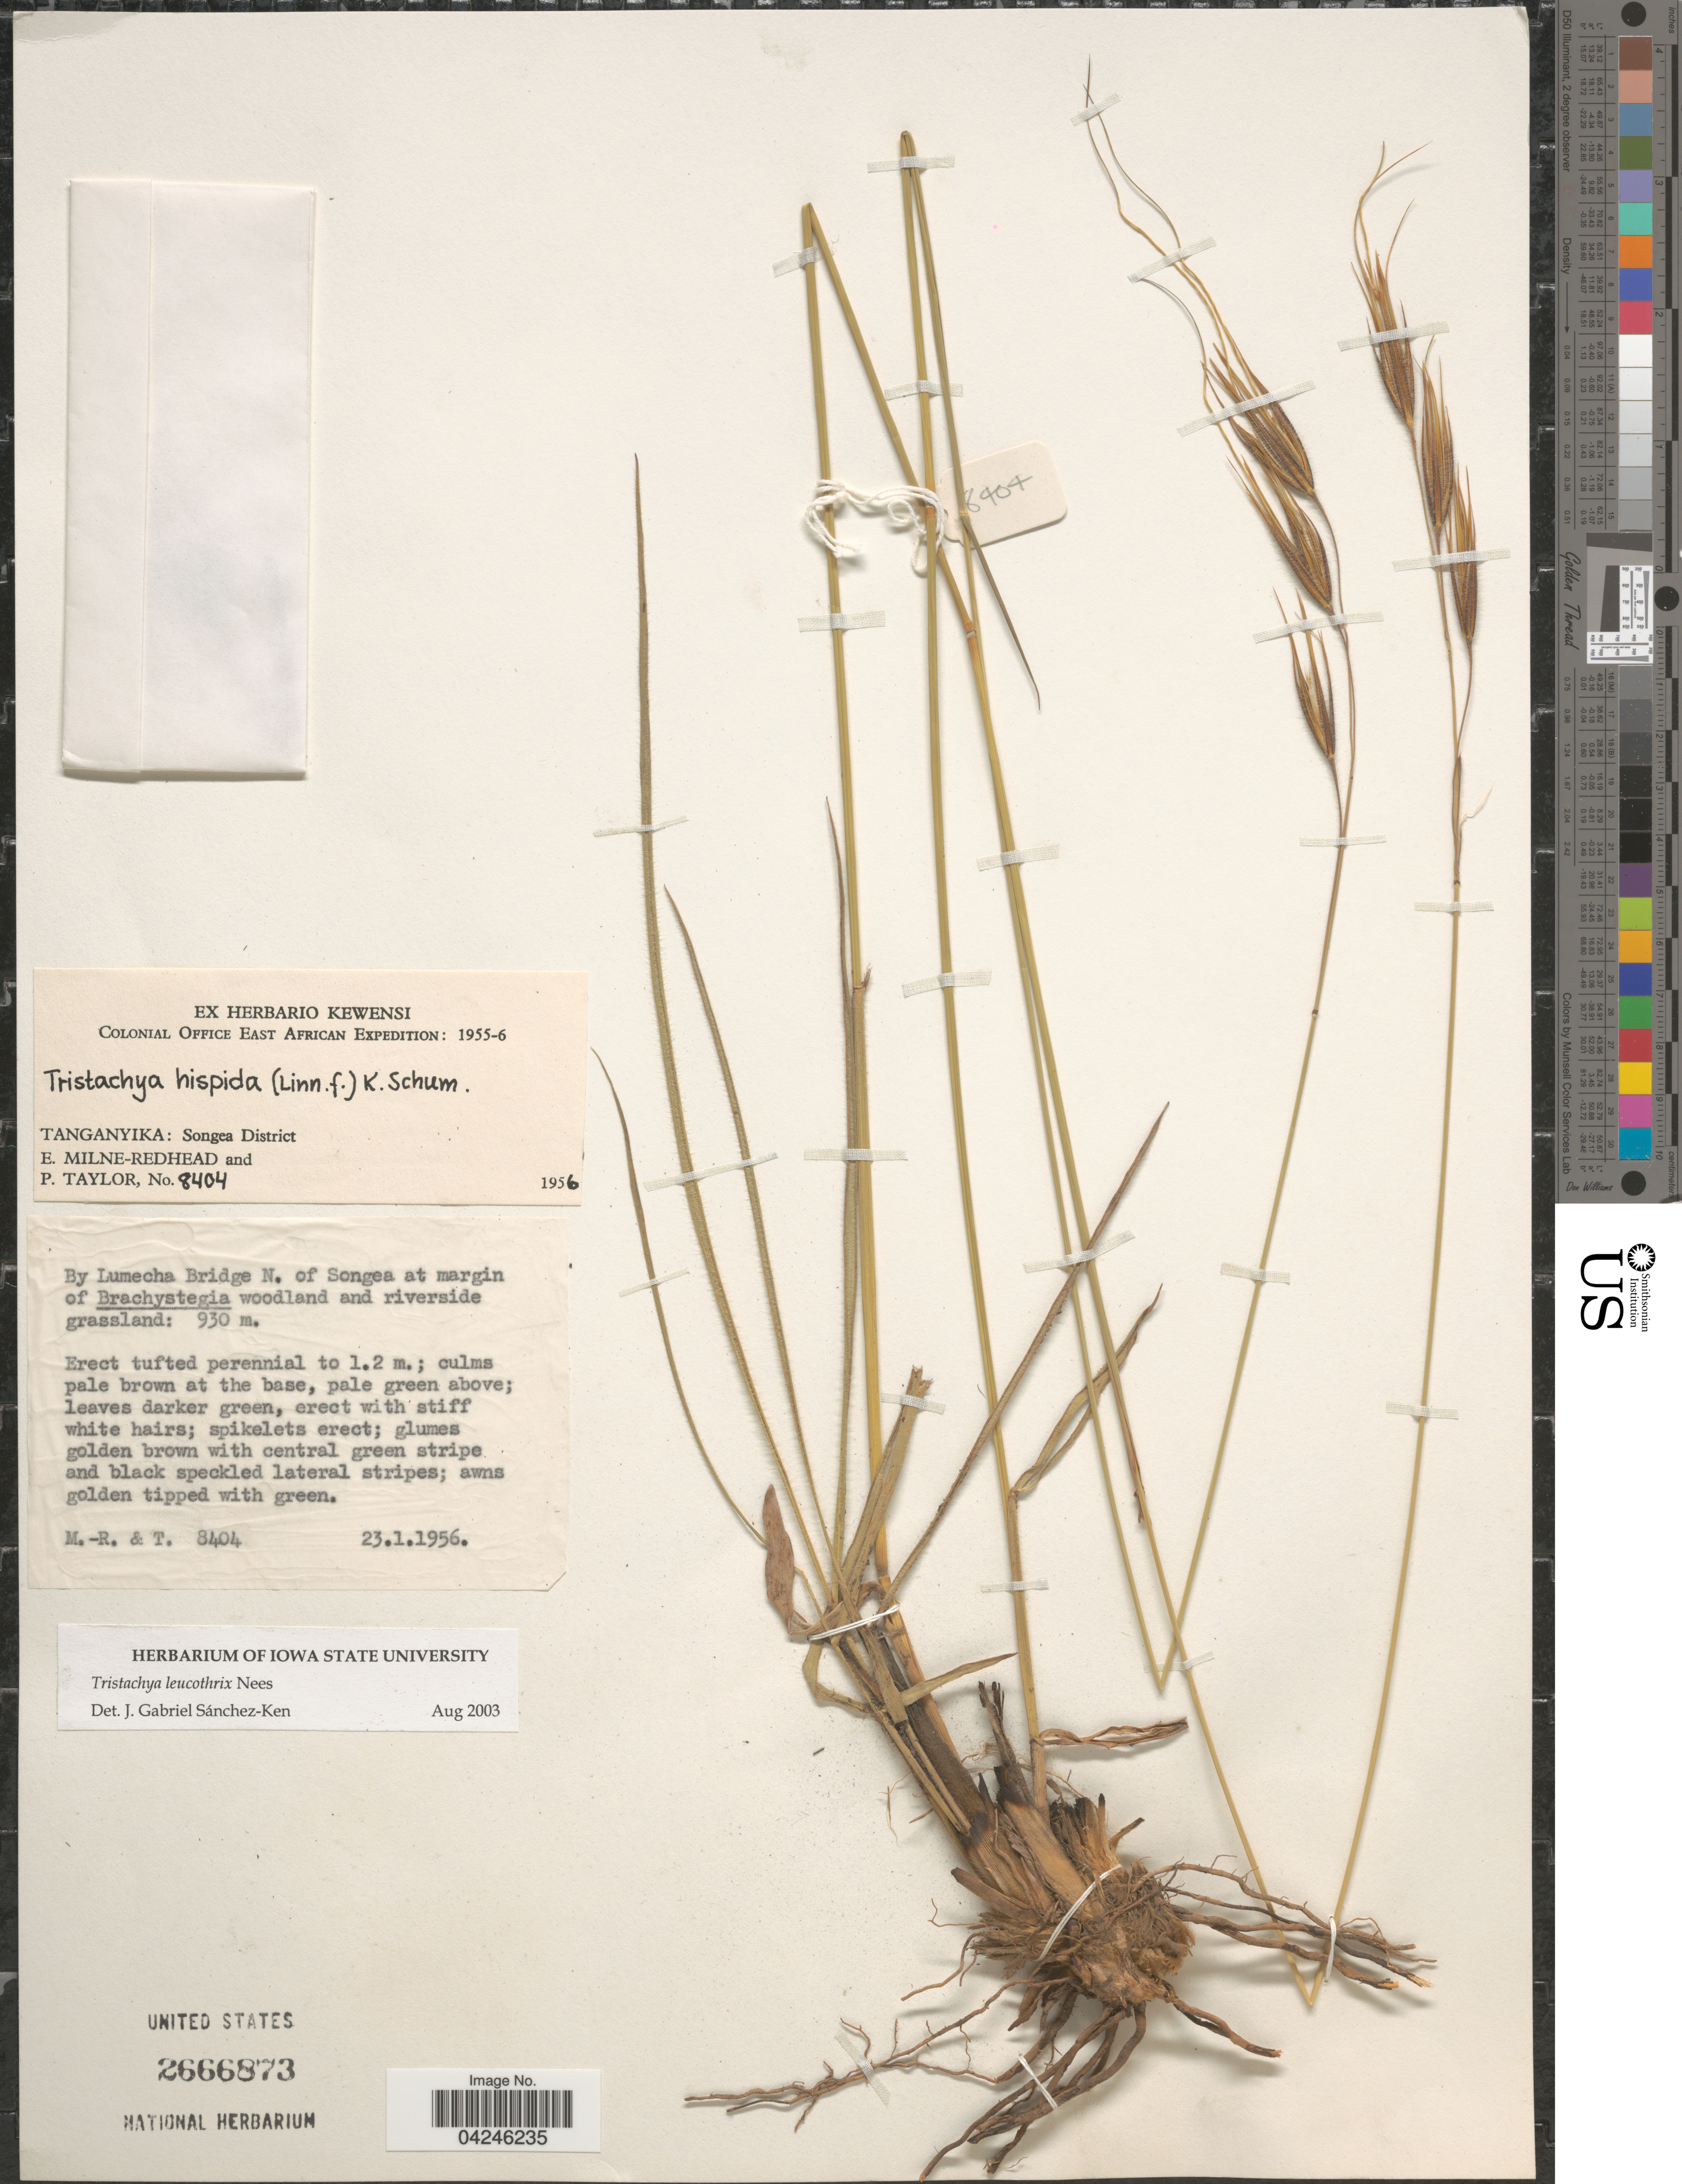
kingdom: Plantae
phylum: Tracheophyta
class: Liliopsida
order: Poales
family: Poaceae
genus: Tristachya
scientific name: Tristachya leucothrix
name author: Trin. ex Nees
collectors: E. W. Milne-Redhead & P. Taylor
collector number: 8404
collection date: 1956-01-23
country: Tanzania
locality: Colonial Office East African Expedition: 1955-6. Tanganyika: Songea District. By Lumecha Bridge N. of Songea.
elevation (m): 930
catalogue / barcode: US 2666873